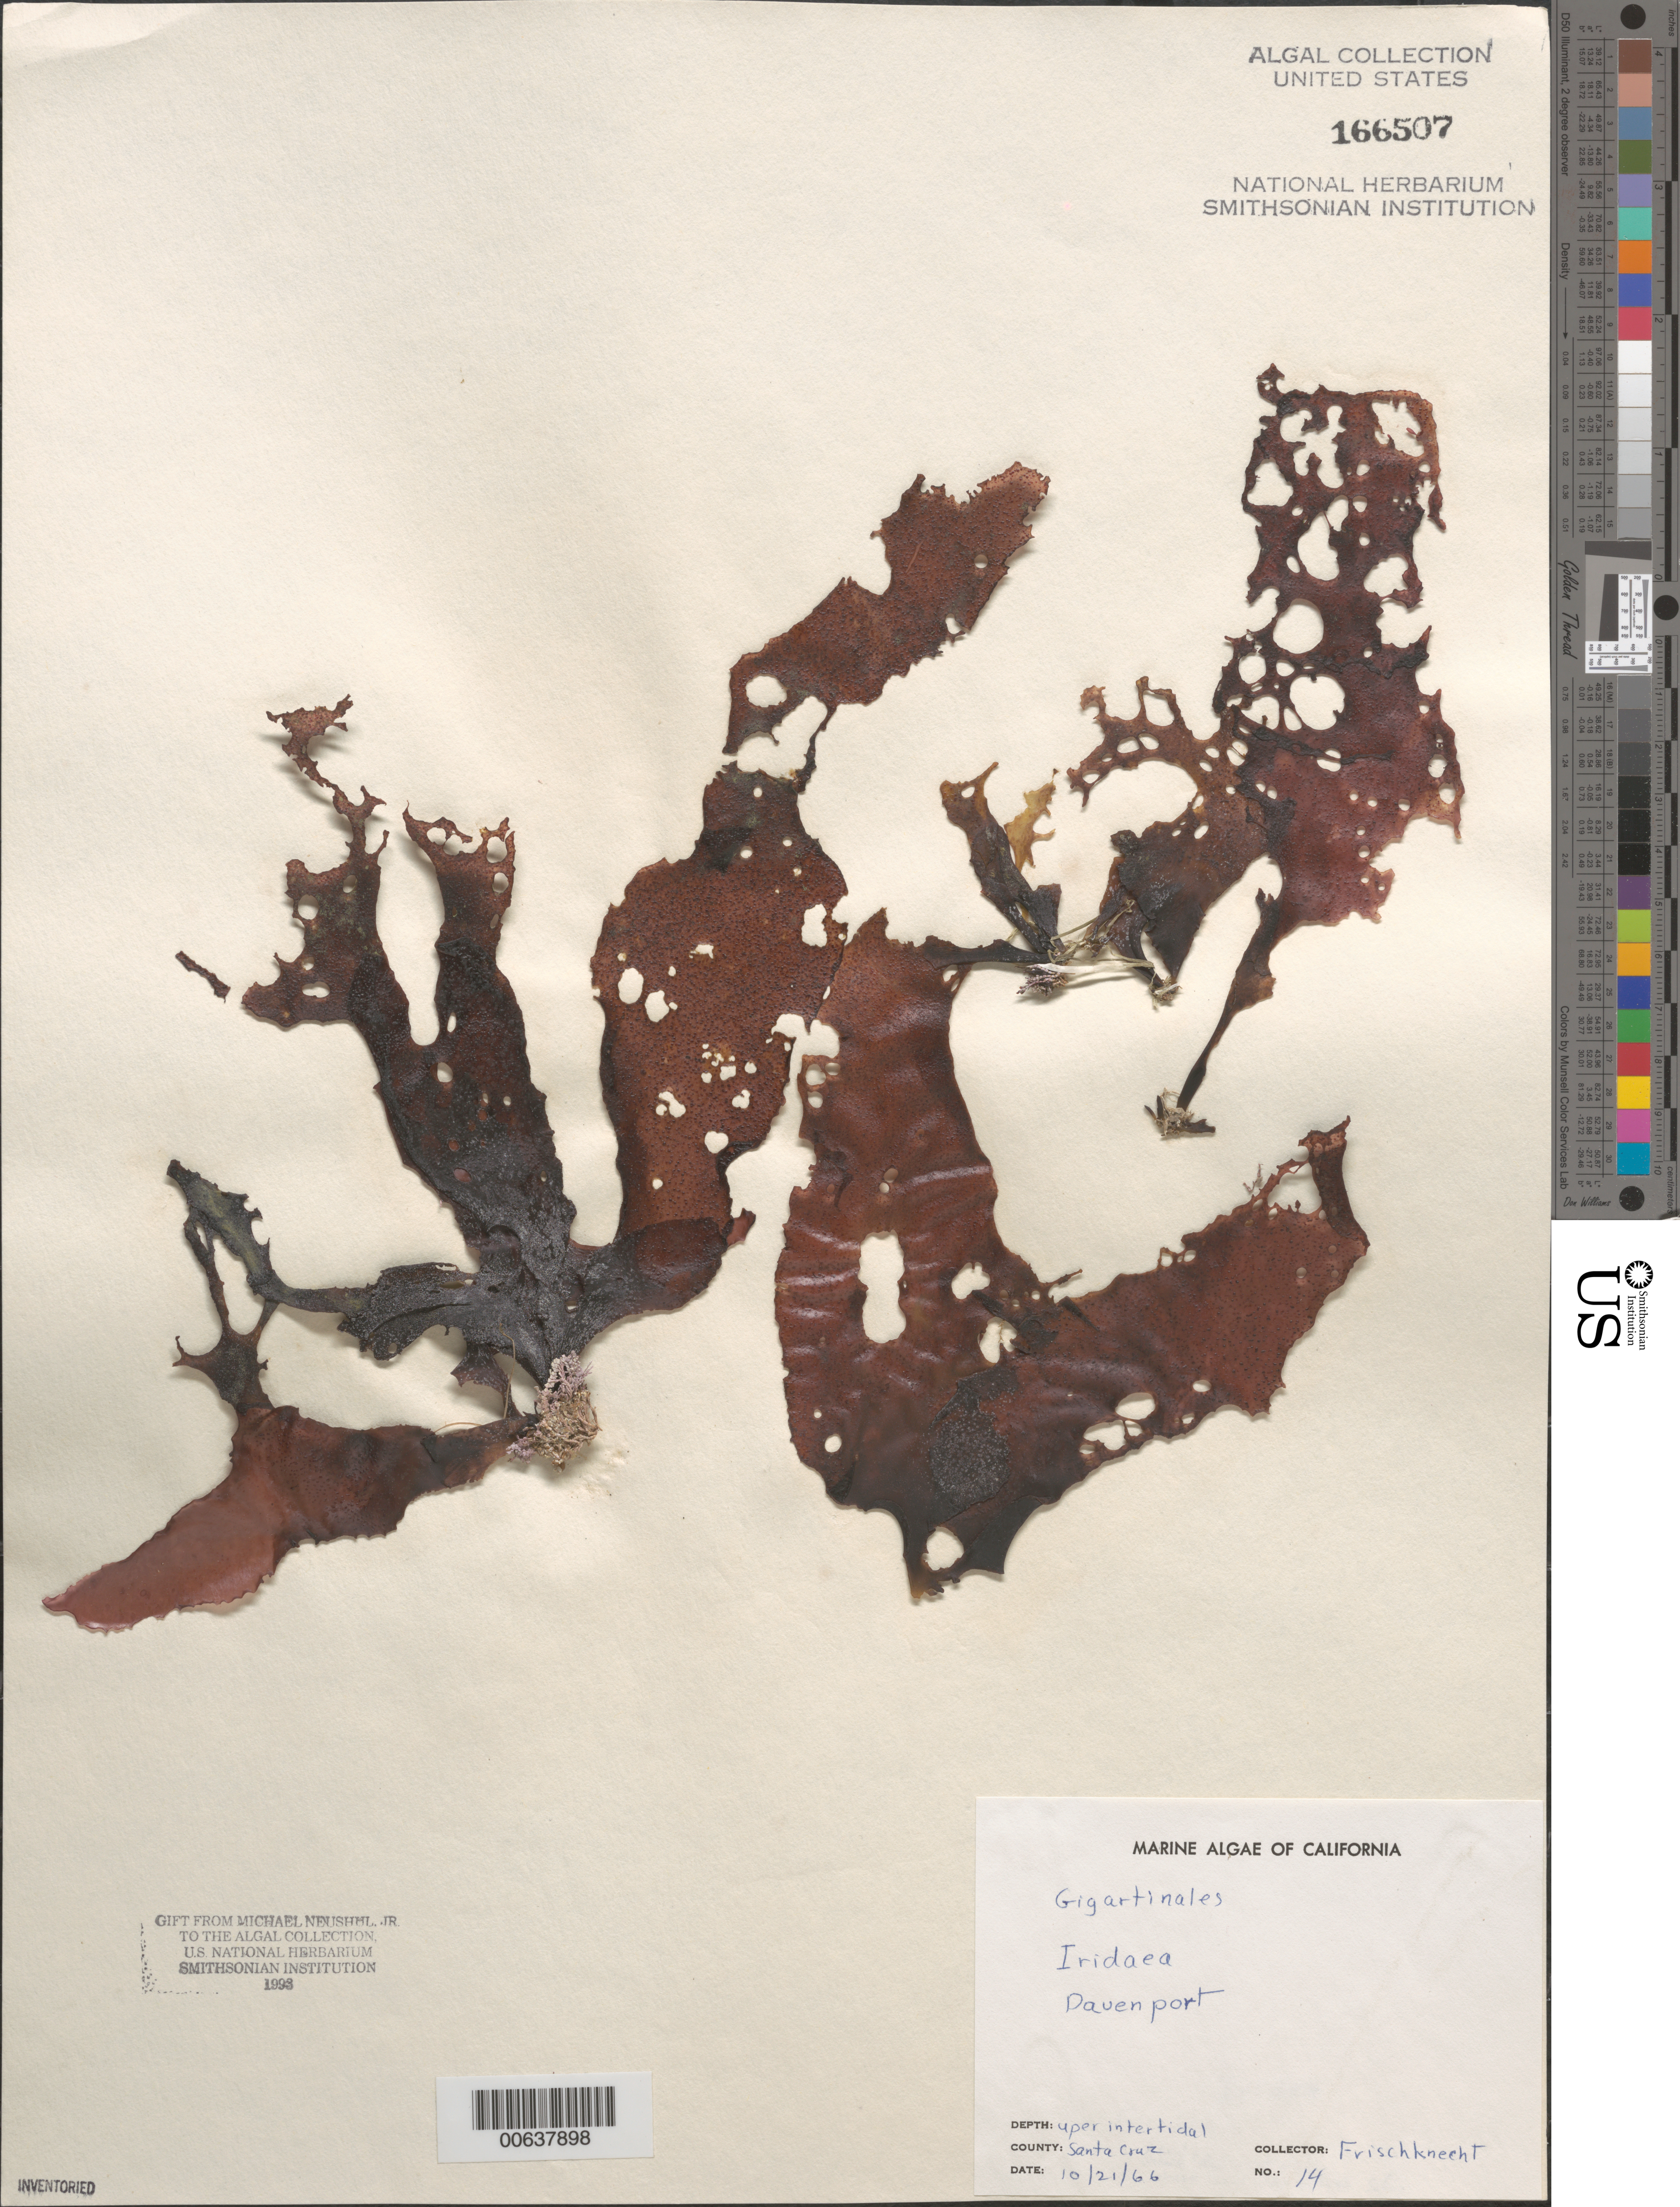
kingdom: Plantae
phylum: Rhodophyta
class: Florideophyceae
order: Gigartinales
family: Gigartinaceae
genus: Iridaea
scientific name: Iridaea sp.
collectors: -. Frischknecht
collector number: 14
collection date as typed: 21 Oct 1966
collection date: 1966-10-21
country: United States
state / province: California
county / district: Santa Cruz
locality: Davenport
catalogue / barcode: US 166507